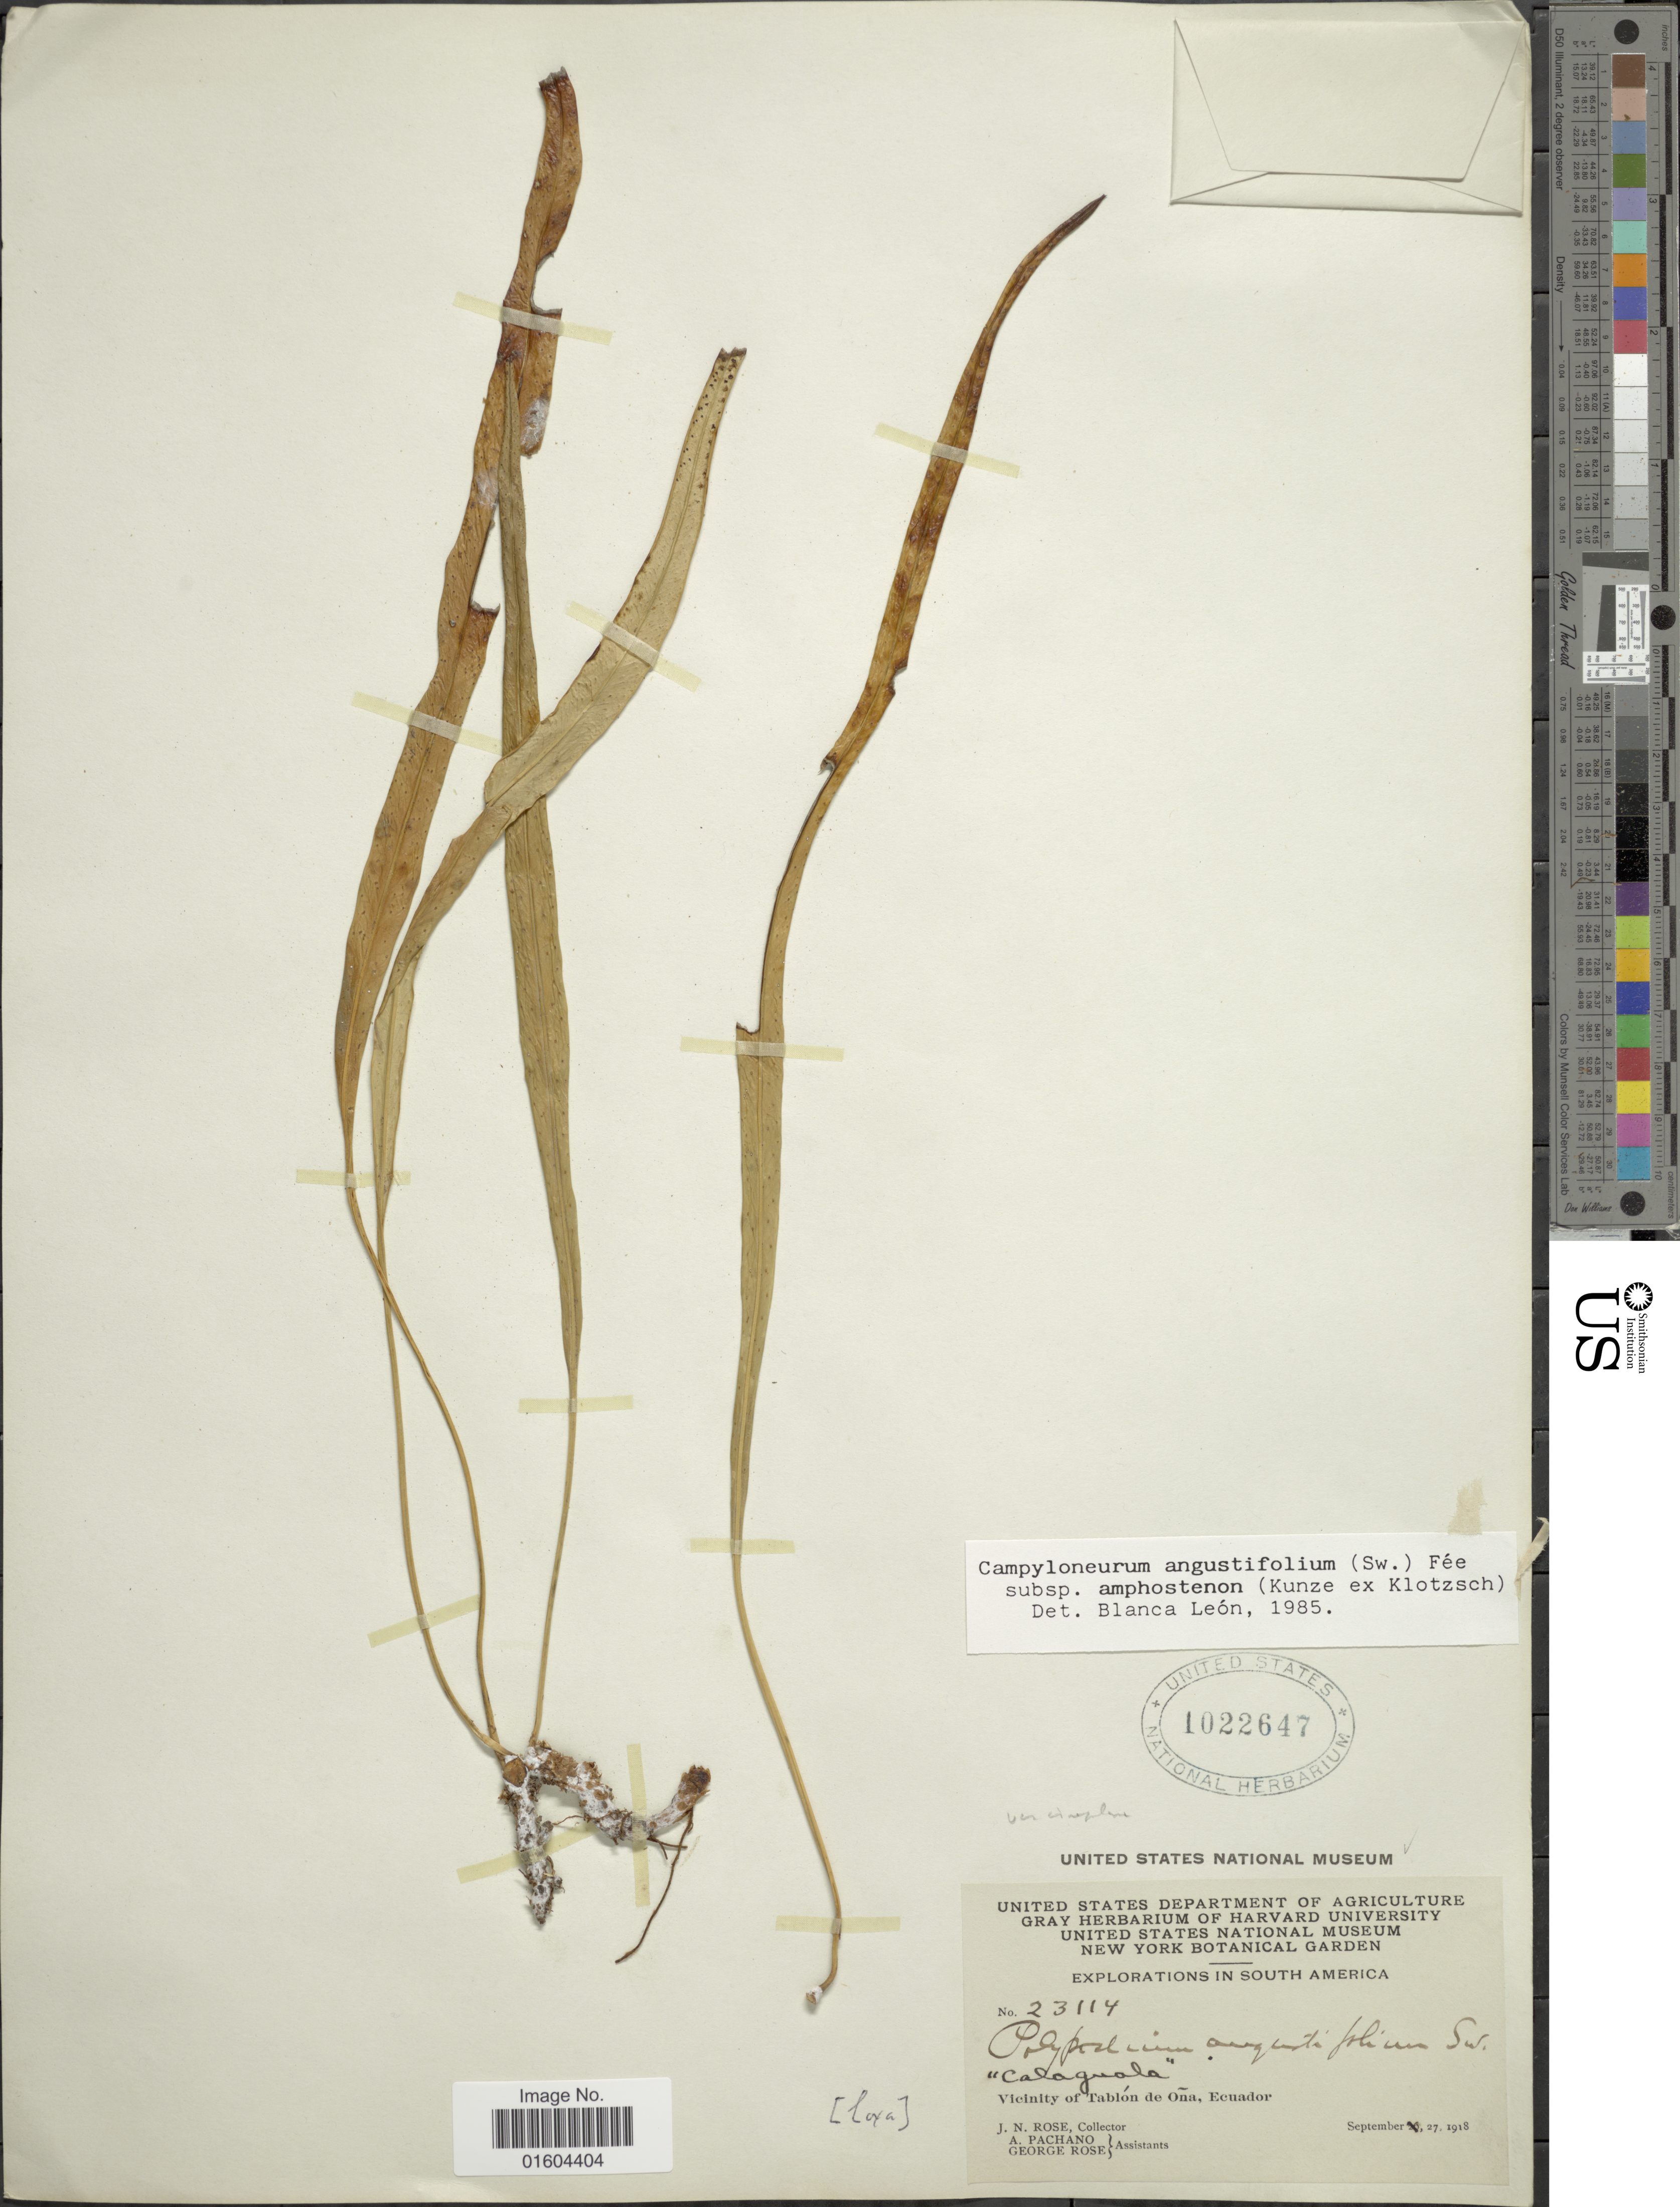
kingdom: Plantae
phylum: Tracheophyta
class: Polypodiopsida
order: Polypodiales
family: Polypodiaceae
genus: Campyloneurum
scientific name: Campyloneurum irregulare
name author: Lellinger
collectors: J. N. Rose, A. Pachano & G. Rose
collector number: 23114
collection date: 1918-09-27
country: Ecuador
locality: South America, Vicinity of Tablon de Ona, Ecuador.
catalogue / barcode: US 1022647